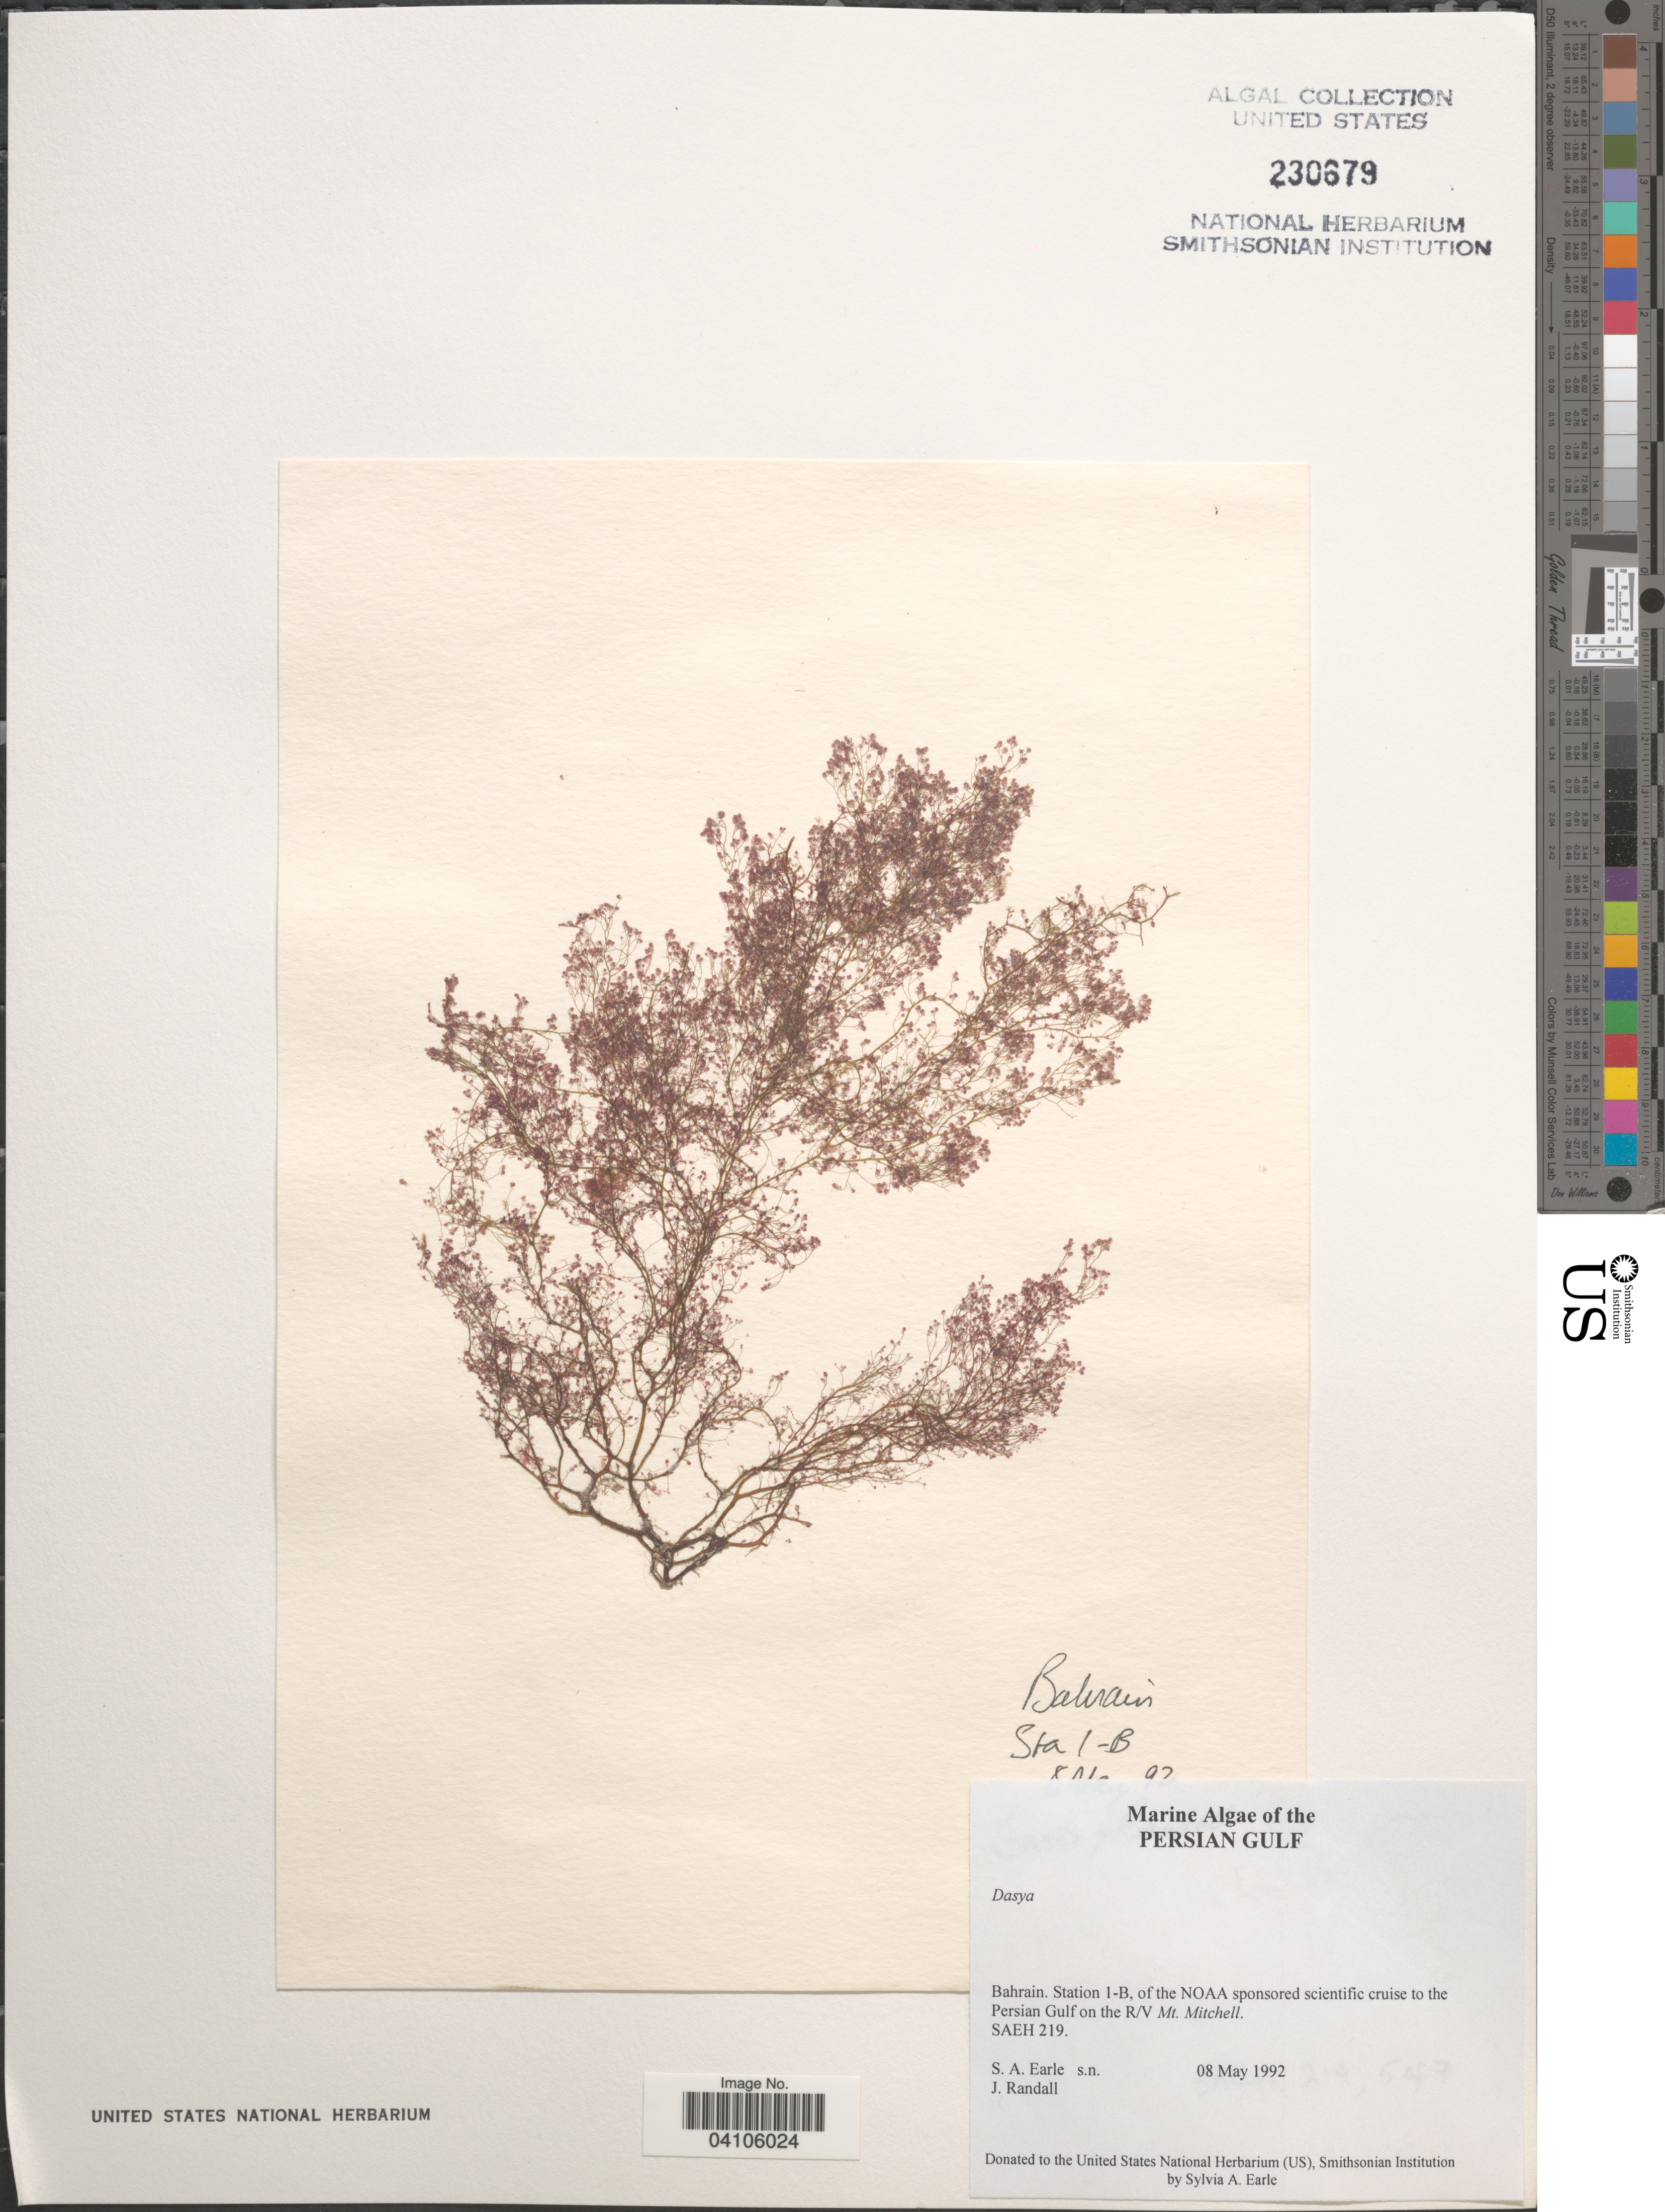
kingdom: Plantae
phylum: Rhodophyta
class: Florideophyceae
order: Ceramiales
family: Dasyaceae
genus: Dasya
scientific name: Dasya sp.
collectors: S. A. Earle & J. Randall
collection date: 1992-05-08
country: Bahrain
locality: Persian Gulf. Station 1-B, of the NOAA sponsored scientific cruise to the Persian Gulf on the R/V Mt. Mitchell.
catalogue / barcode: US 230679